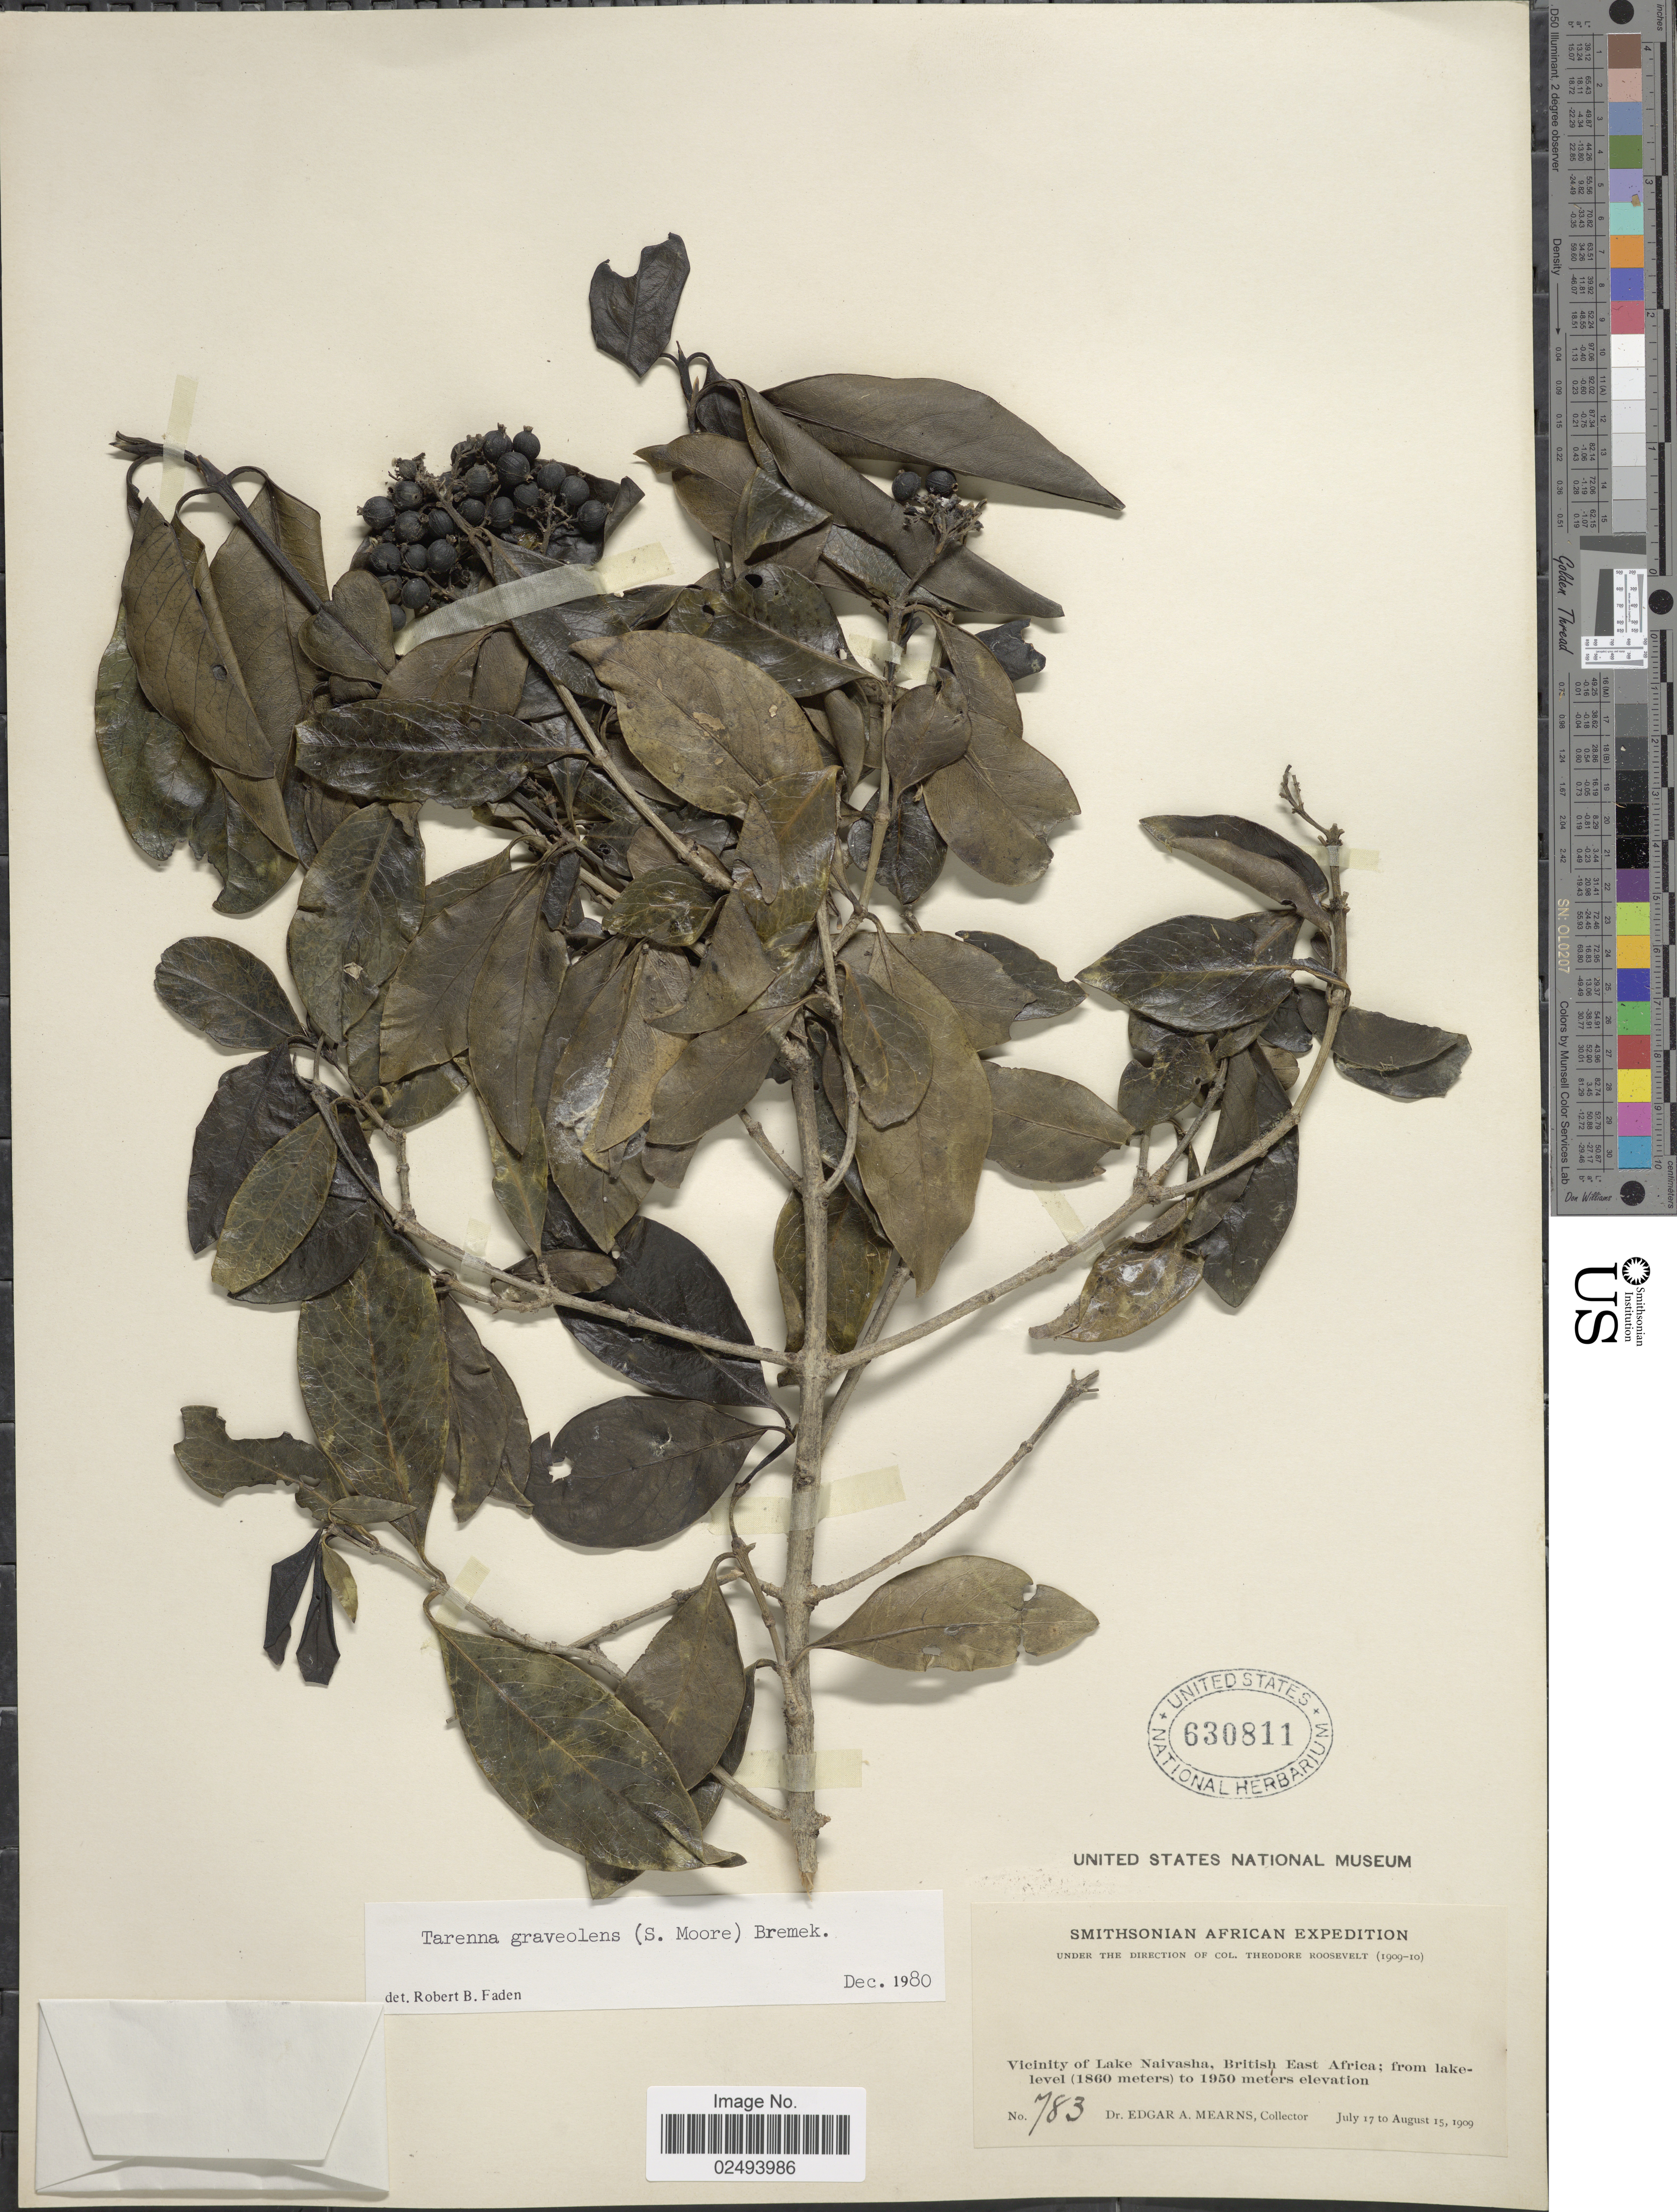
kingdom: Plantae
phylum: Tracheophyta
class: Magnoliopsida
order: Gentianales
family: Rubiaceae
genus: Coptosperma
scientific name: Coptosperma graveolens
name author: (S. Moore) Degreef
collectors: E. A. Mearns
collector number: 783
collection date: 1909-07-17/1909-08-15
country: Kenya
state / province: Nakuru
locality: Vicinity of Lake Naivasha, British East Africa; from lakelevel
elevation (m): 1860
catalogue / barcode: US 630811